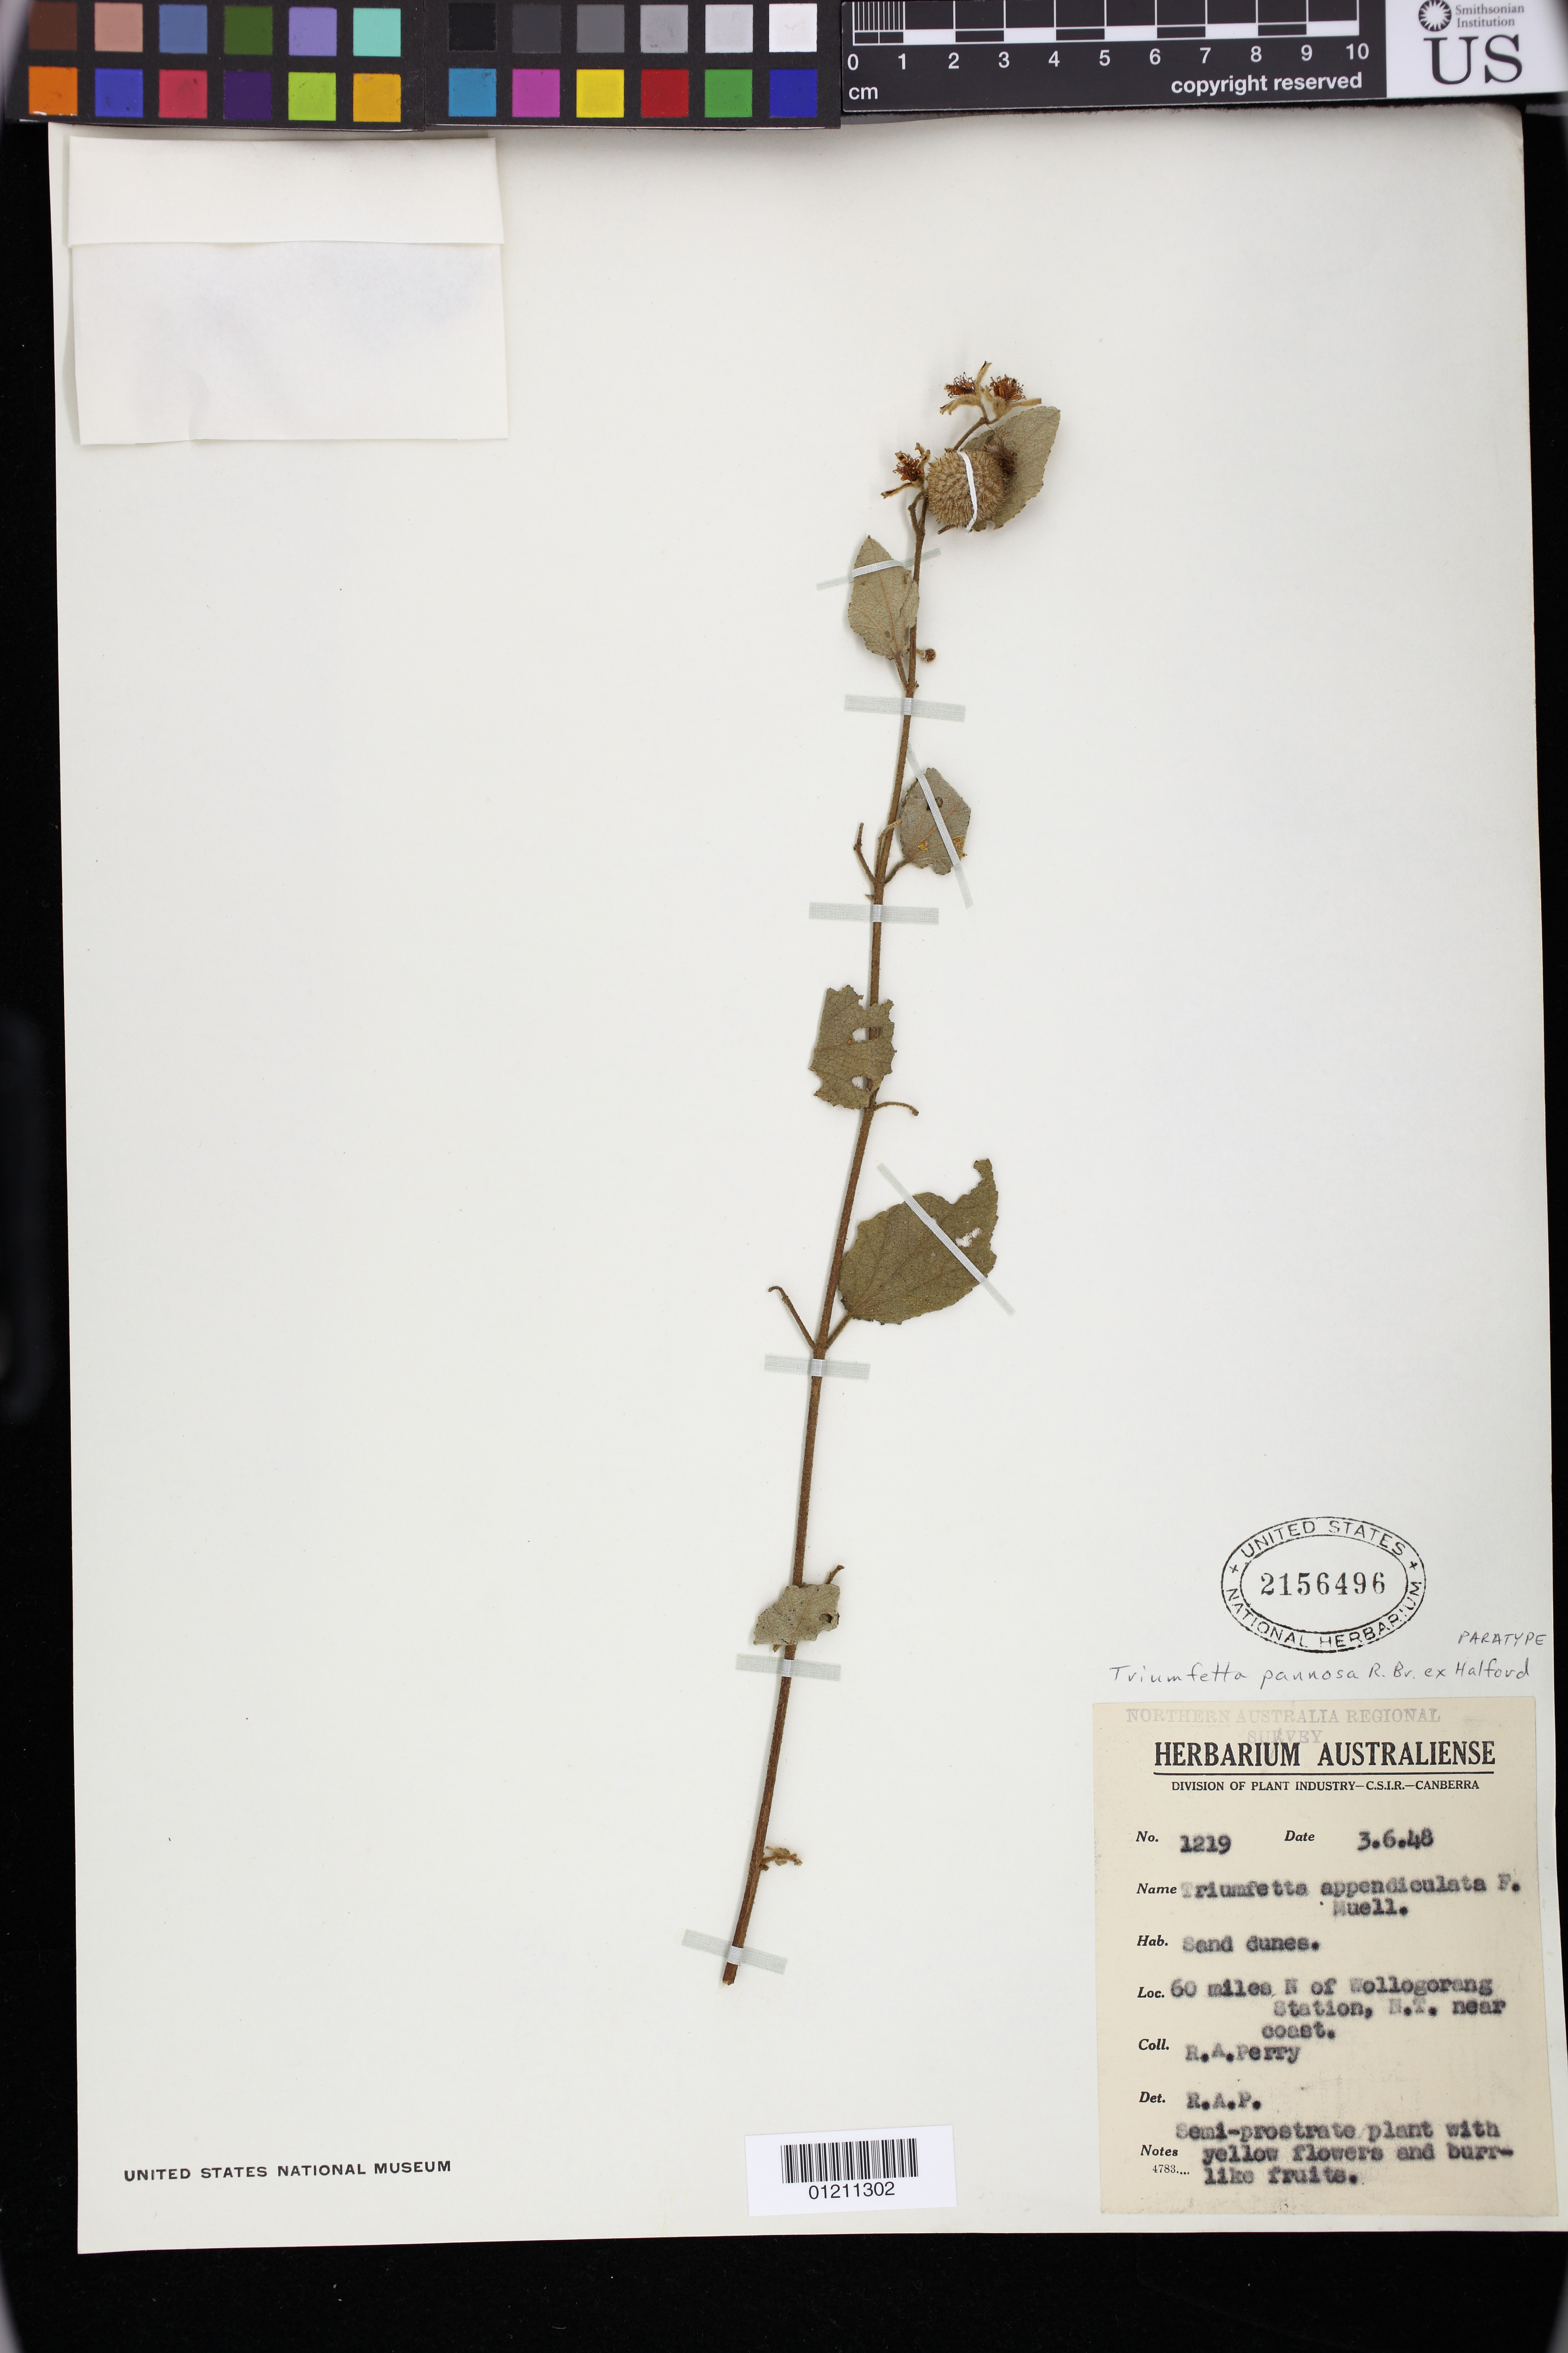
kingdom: Plantae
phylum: Tracheophyta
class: Magnoliopsida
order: Malvales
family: Malvaceae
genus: Triumfetta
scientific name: Triumfetta pannosa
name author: R. Br. ex Halford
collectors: Perry, R. A.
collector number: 1219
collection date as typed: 06 Mar 1948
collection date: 1948-03-06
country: Australia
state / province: Northern Territory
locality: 60 miles N of Wollogorang Station, N.T. near coast.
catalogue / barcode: US 2156496